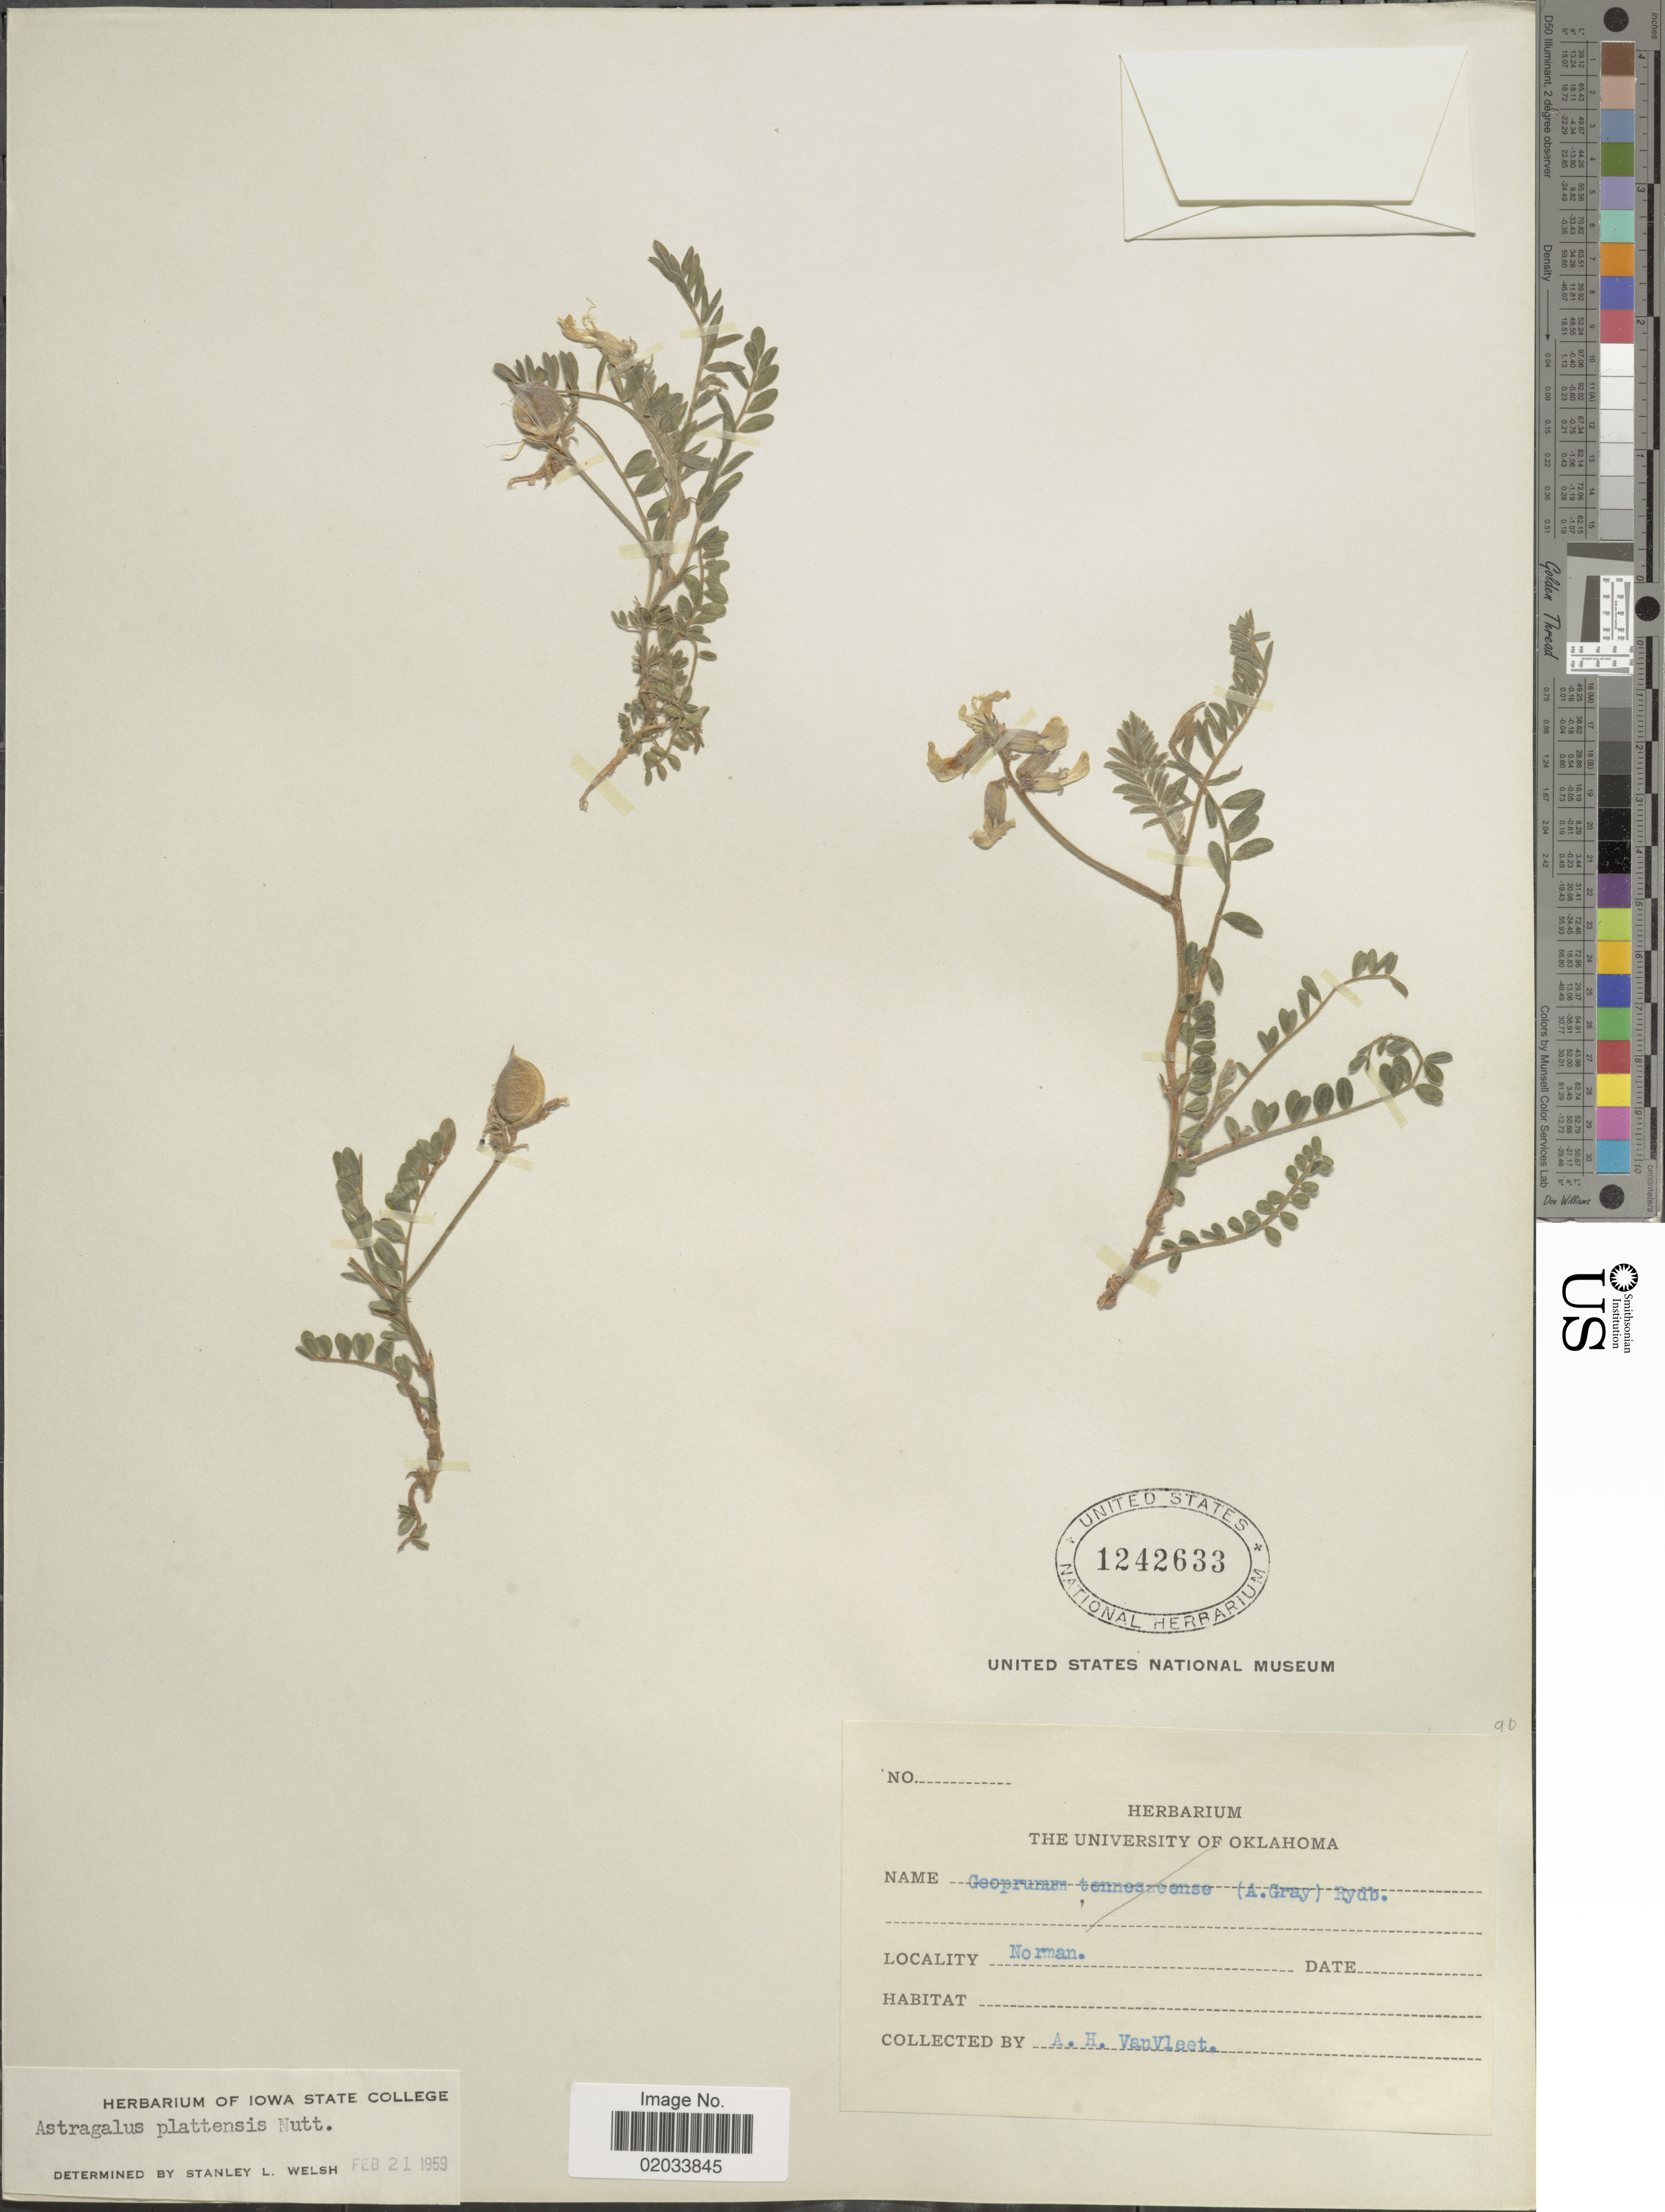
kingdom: Plantae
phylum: Tracheophyta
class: Magnoliopsida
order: Fabales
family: Fabaceae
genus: Astragalus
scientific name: Astragalus plattensis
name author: Nutt. ex Torr. & A. Gray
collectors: A. H. Van Vleet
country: United States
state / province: Oregon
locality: Norman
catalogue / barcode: US 1242633